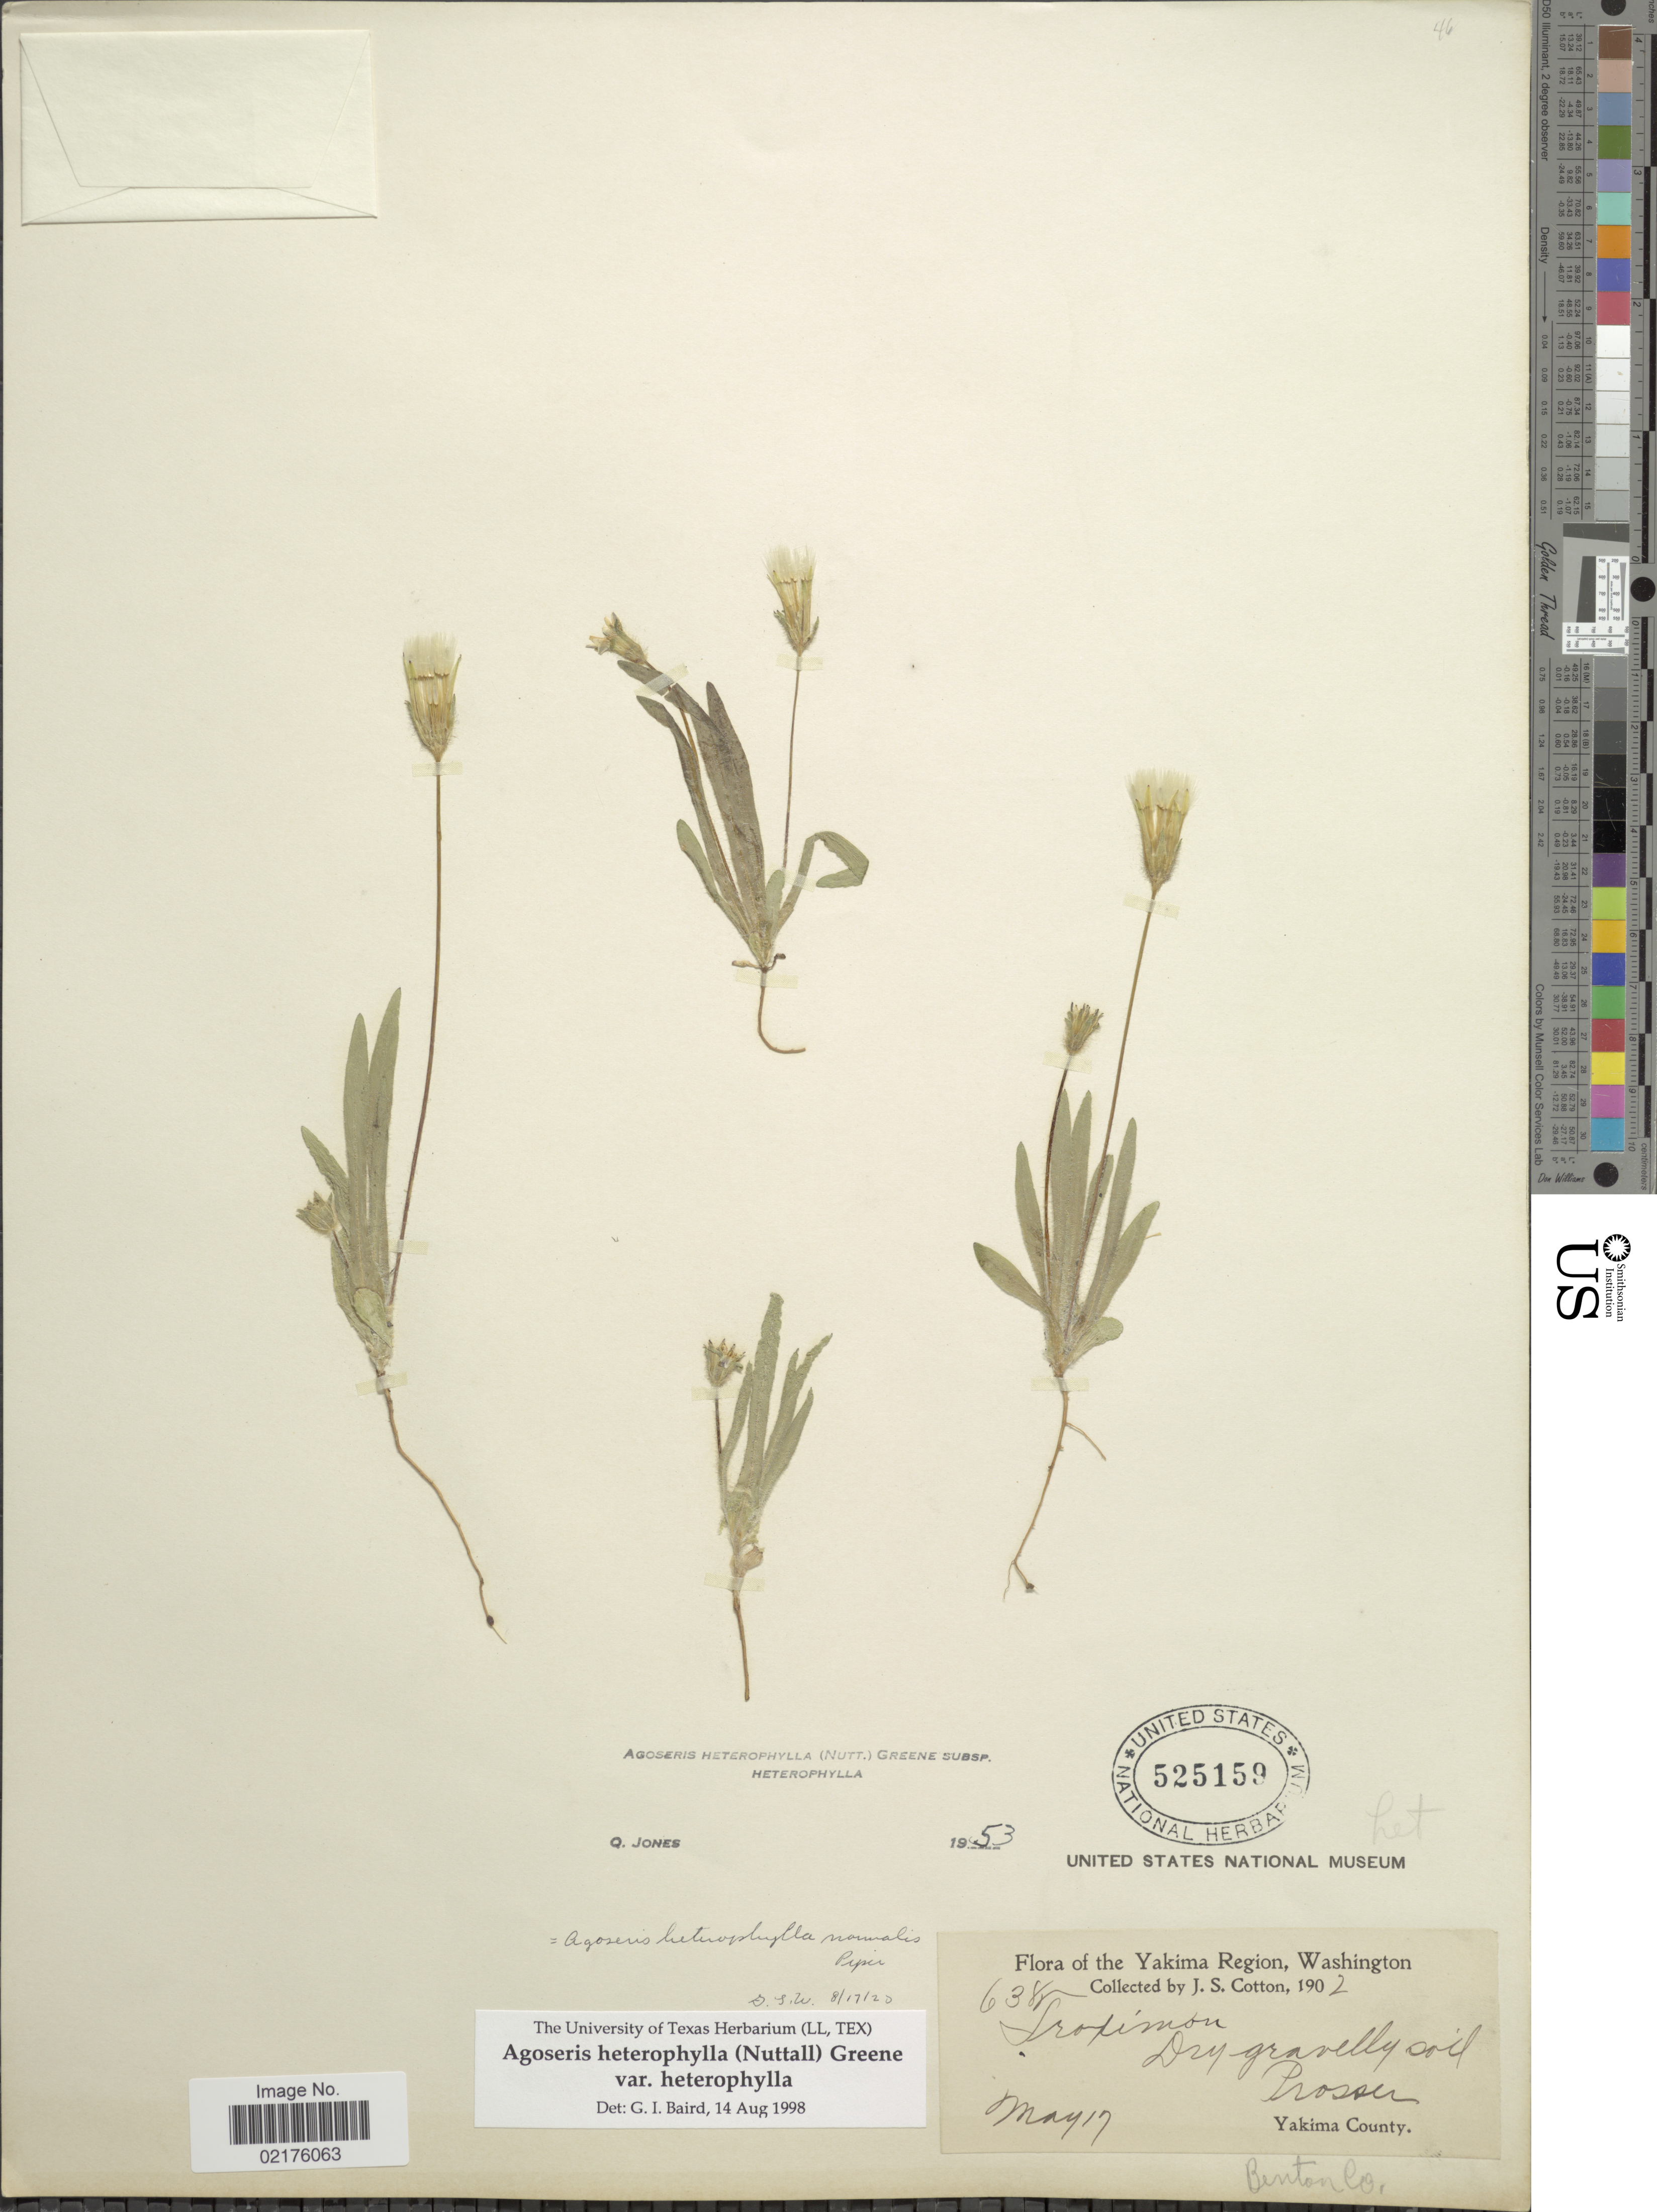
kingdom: Plantae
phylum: Tracheophyta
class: Magnoliopsida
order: Asterales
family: Asteraceae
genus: Agoseris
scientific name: Agoseris heterophylla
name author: (Nutt.) Greene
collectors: J. S. Cotton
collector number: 6388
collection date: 1902-05-17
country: United States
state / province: Washington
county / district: Benton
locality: Yakima Region, Washington, Prosser, Yakima County, Benton Co.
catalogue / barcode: US 525159